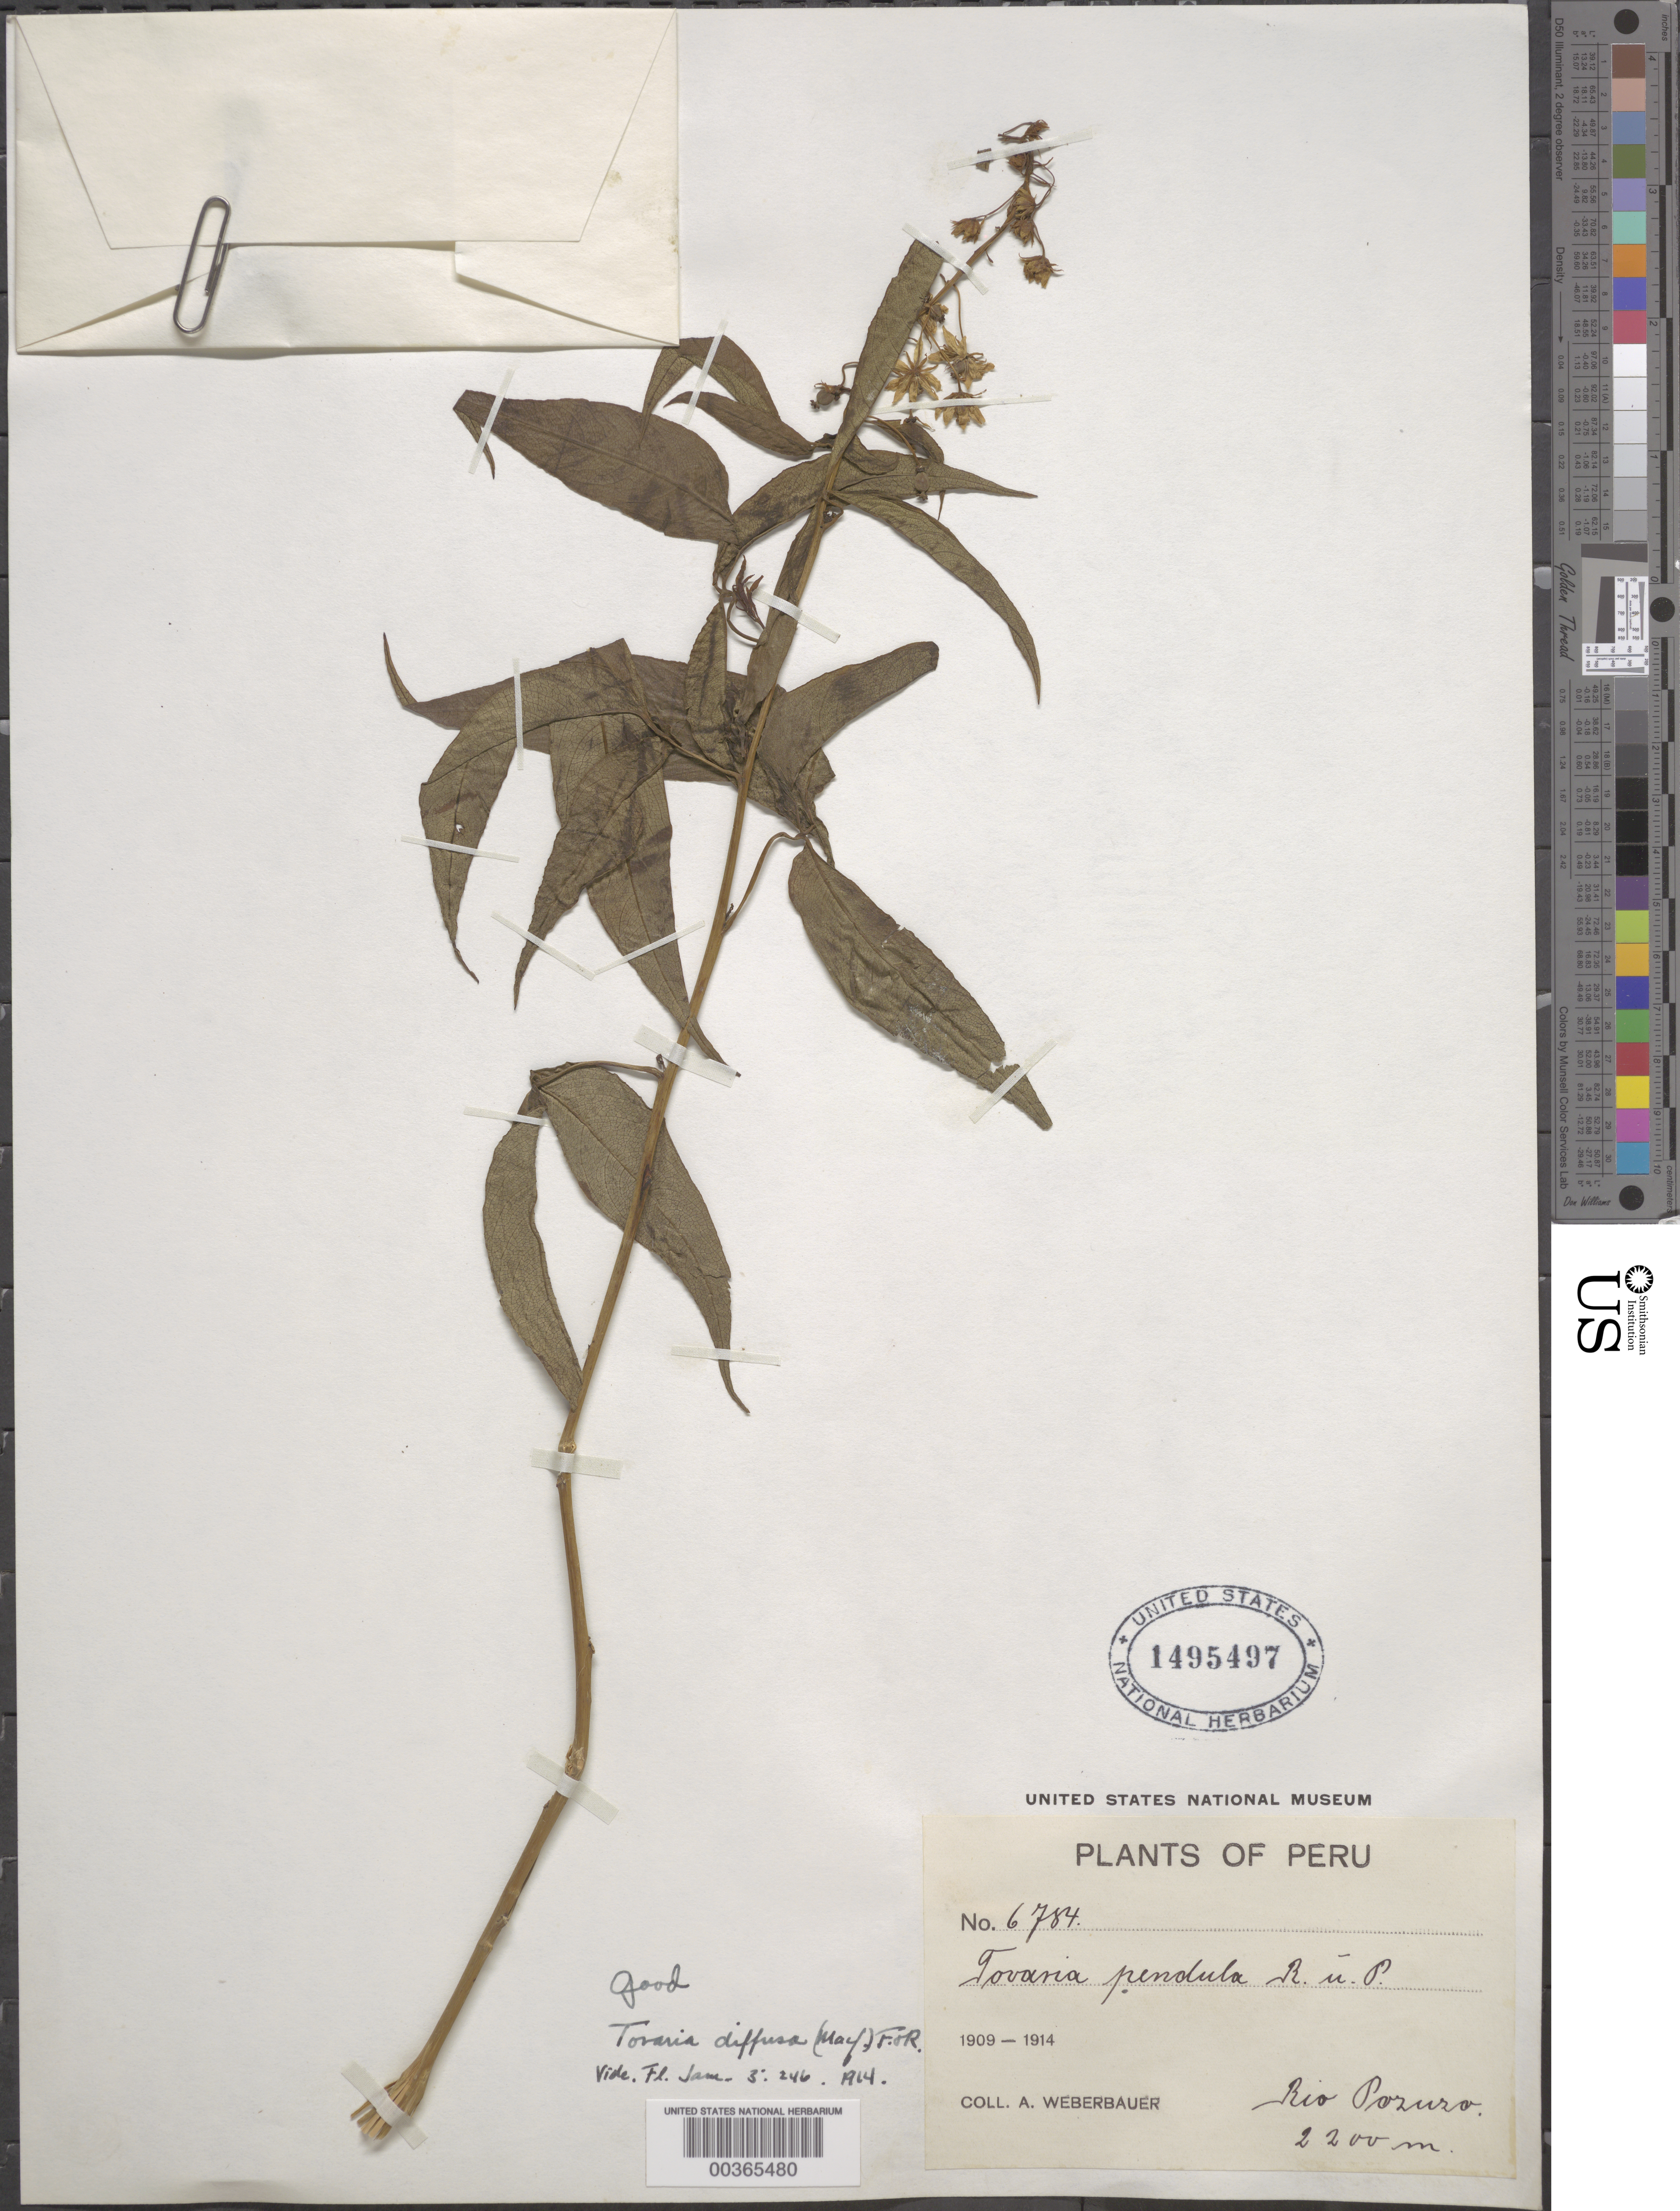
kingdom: Plantae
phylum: Tracheophyta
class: Magnoliopsida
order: Brassicales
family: Tovariaceae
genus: Tovaria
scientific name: Tovaria diffusa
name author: (Macfad.) Fawc. & Rendle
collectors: A. Weberbauer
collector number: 6784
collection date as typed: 1909 to -- -- 1914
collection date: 1909/1914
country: Peru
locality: Río Posuro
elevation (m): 2200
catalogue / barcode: US 1495497